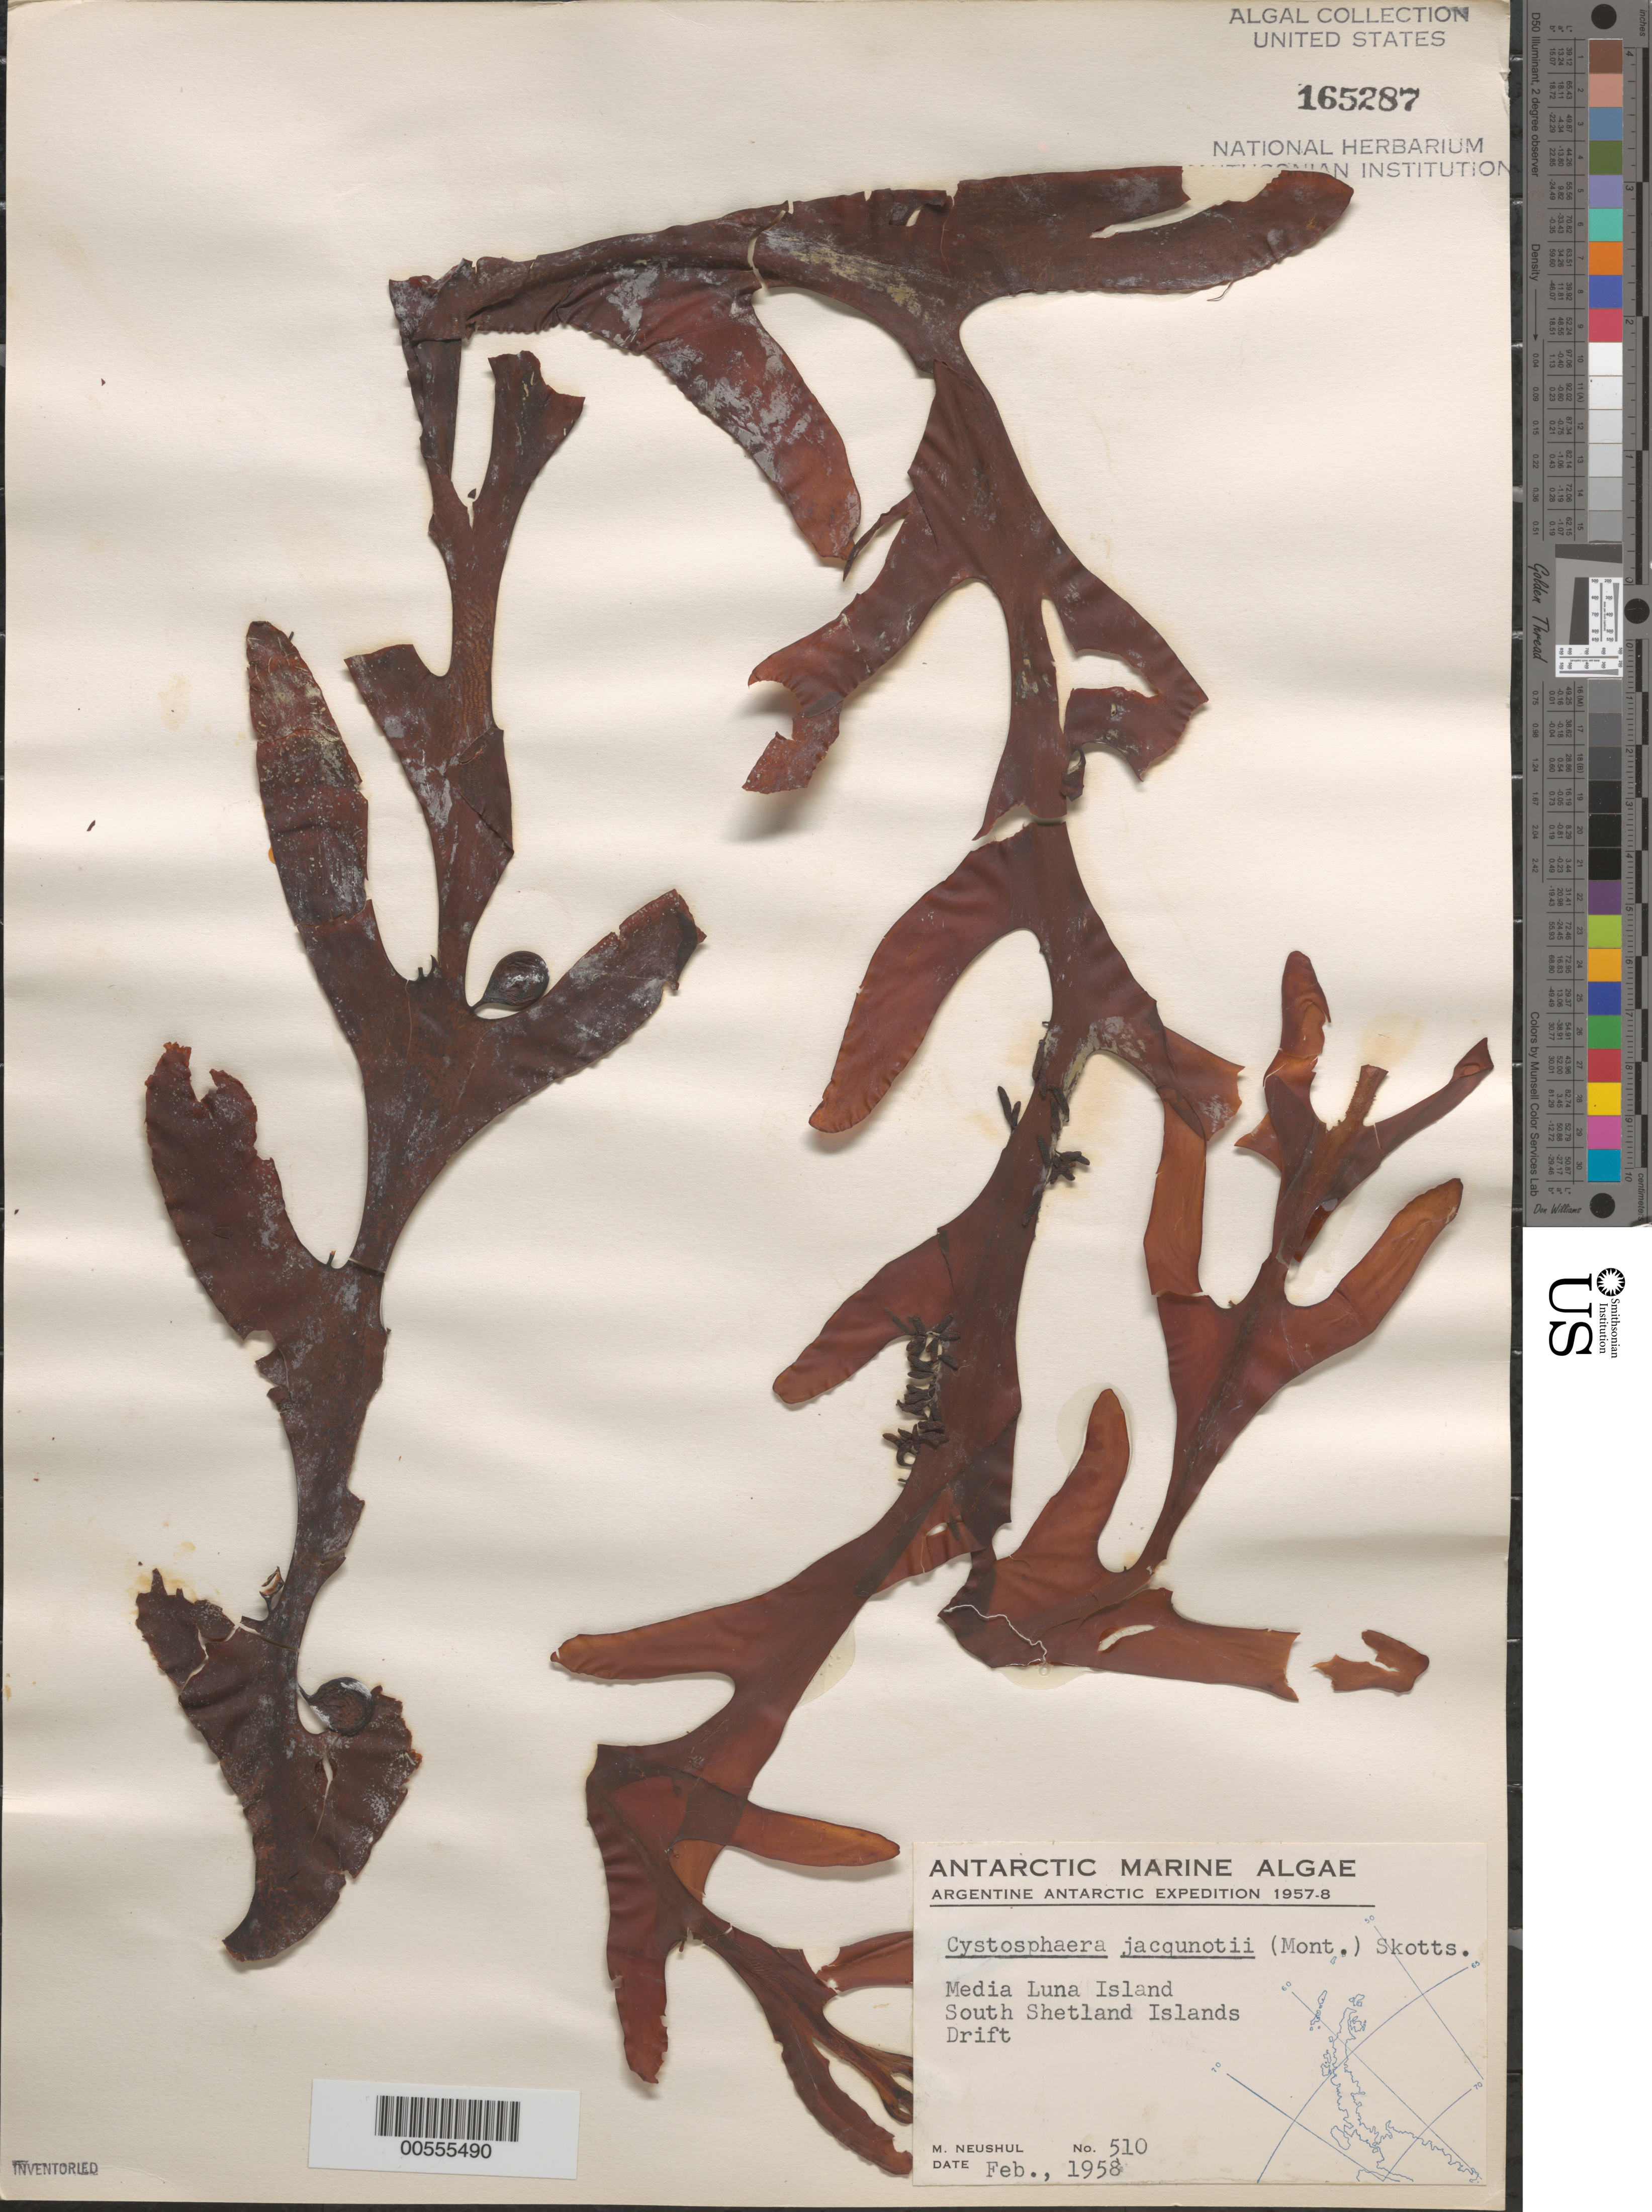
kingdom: Chromista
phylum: Ochrophyta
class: Phaeophyceae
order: Fucales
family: Seirococcaceae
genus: Cystosphaera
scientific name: Cystosphaera jacquinotii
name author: (Montagne) Skottsberg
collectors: M. Neushul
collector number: Neushul 510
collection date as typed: Feb 1958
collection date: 1958-02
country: Antarctica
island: Half Moon Island (Media Luna Island)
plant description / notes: Argentine Antarctic Expedition, 1957-1958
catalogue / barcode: US 165287